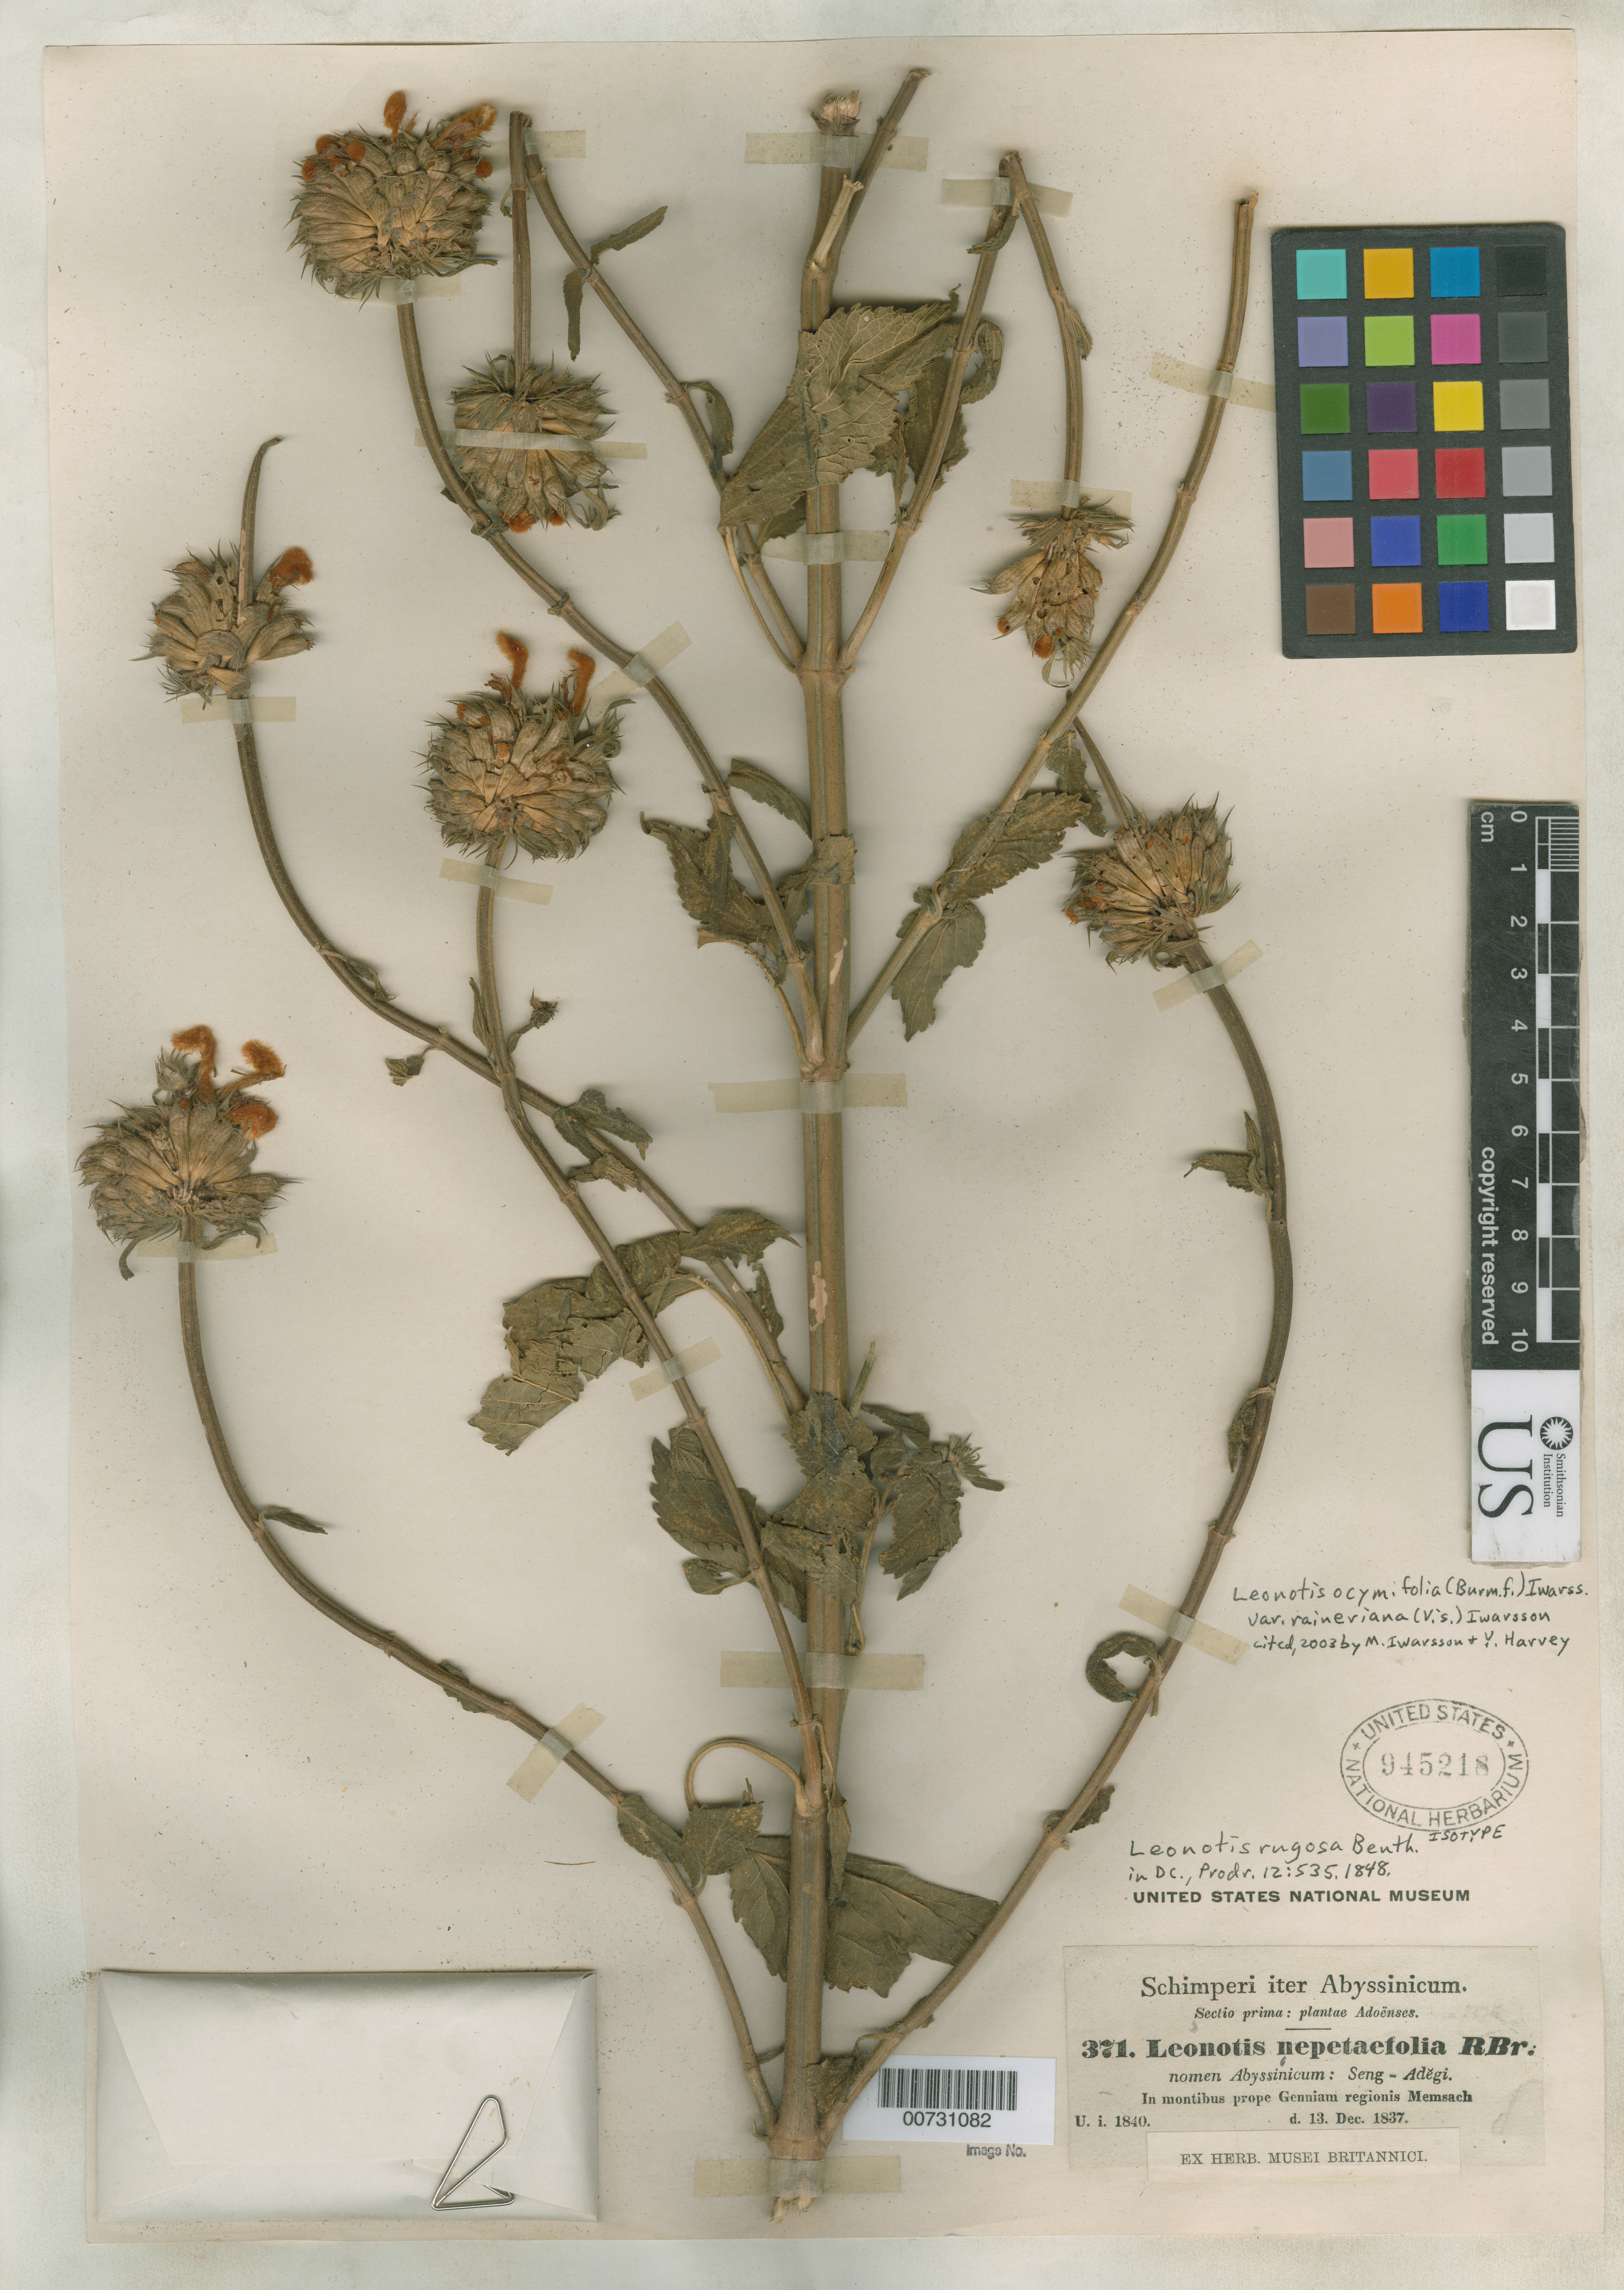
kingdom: Plantae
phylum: Tracheophyta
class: Magnoliopsida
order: Lamiales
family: Lamiaceae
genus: Leonotis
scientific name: Leonotis rugosa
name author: Benth. in DC.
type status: Isotype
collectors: G. W. Schimper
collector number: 371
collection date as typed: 13 Dec 1837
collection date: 1837-12-13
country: Ethiopia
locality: In montibus prope Genniam regionis Memsach.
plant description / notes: Cited 2003 by M. Iwarsson & Y. Harvey.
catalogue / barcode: US 945218